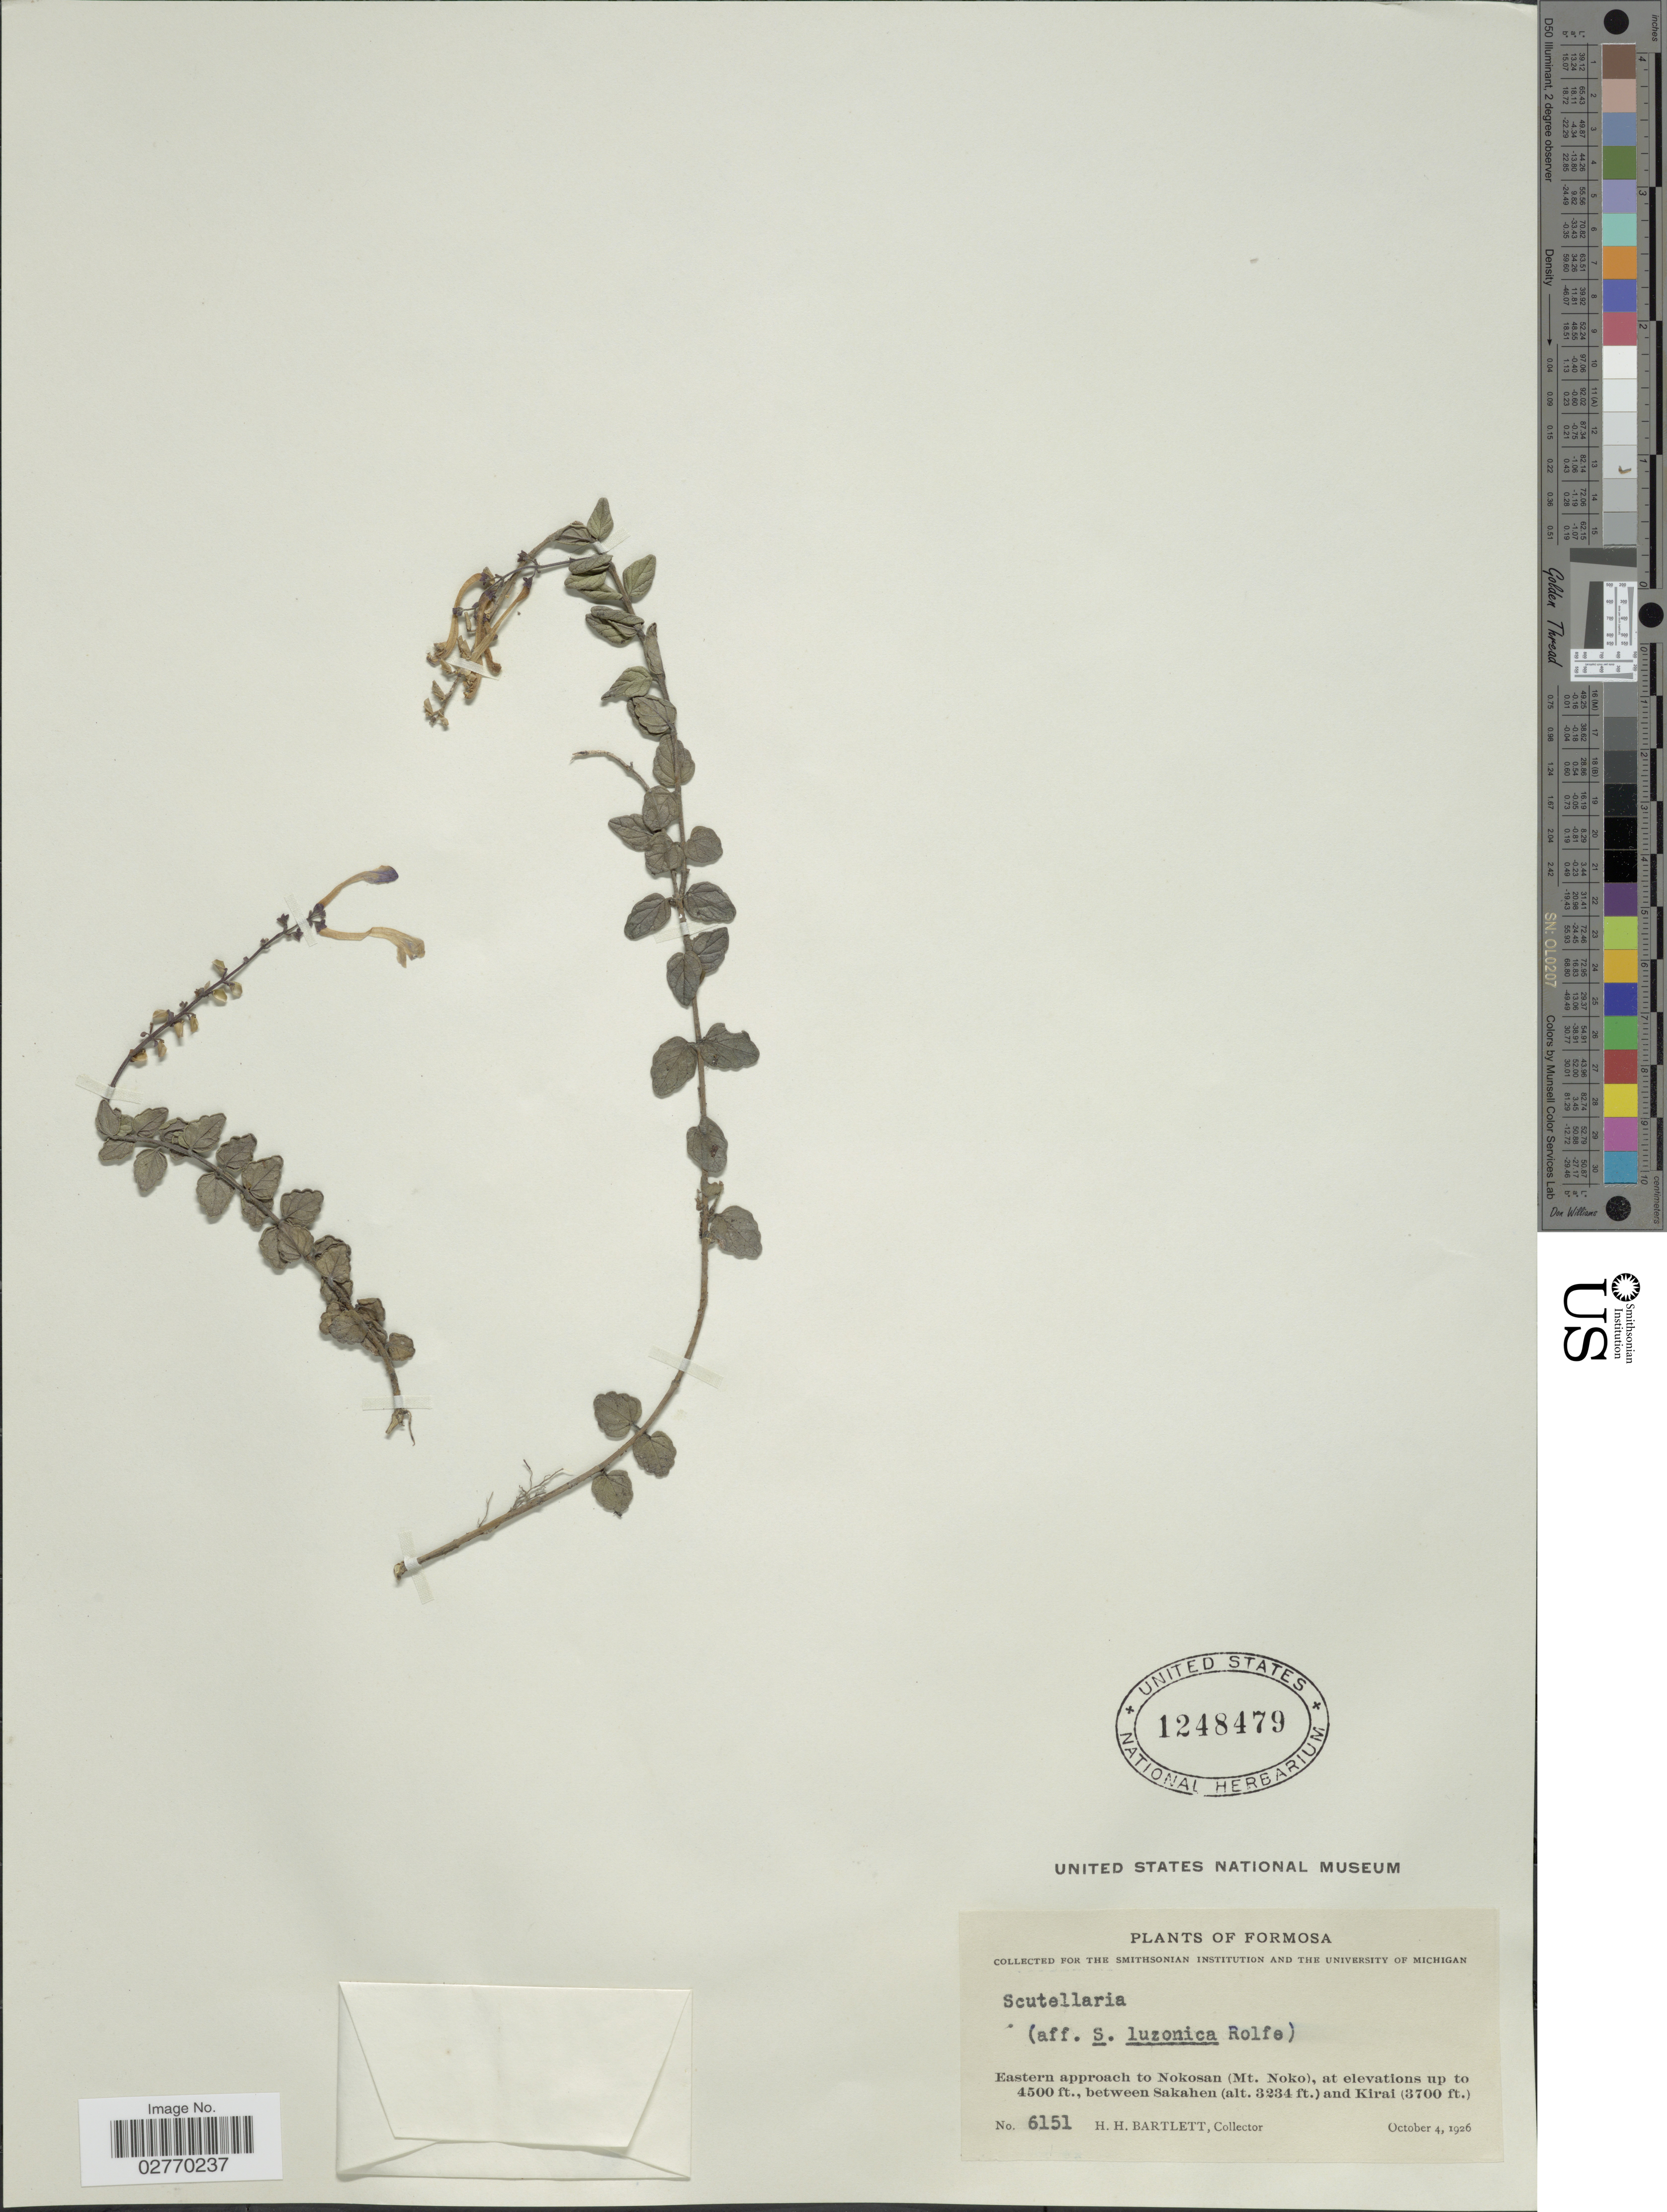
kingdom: Plantae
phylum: Tracheophyta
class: Magnoliopsida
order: Lamiales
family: Lamiaceae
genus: Scutellaria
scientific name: Scutellaria sp.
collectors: H. H. Bartlett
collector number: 6151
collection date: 1926-10-04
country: Taiwan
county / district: Hualien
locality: Formosa. Eastern approach to Nokosan (Mt. Noko), between Sakahen and Kirai.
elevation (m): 986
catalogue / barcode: US 1248479